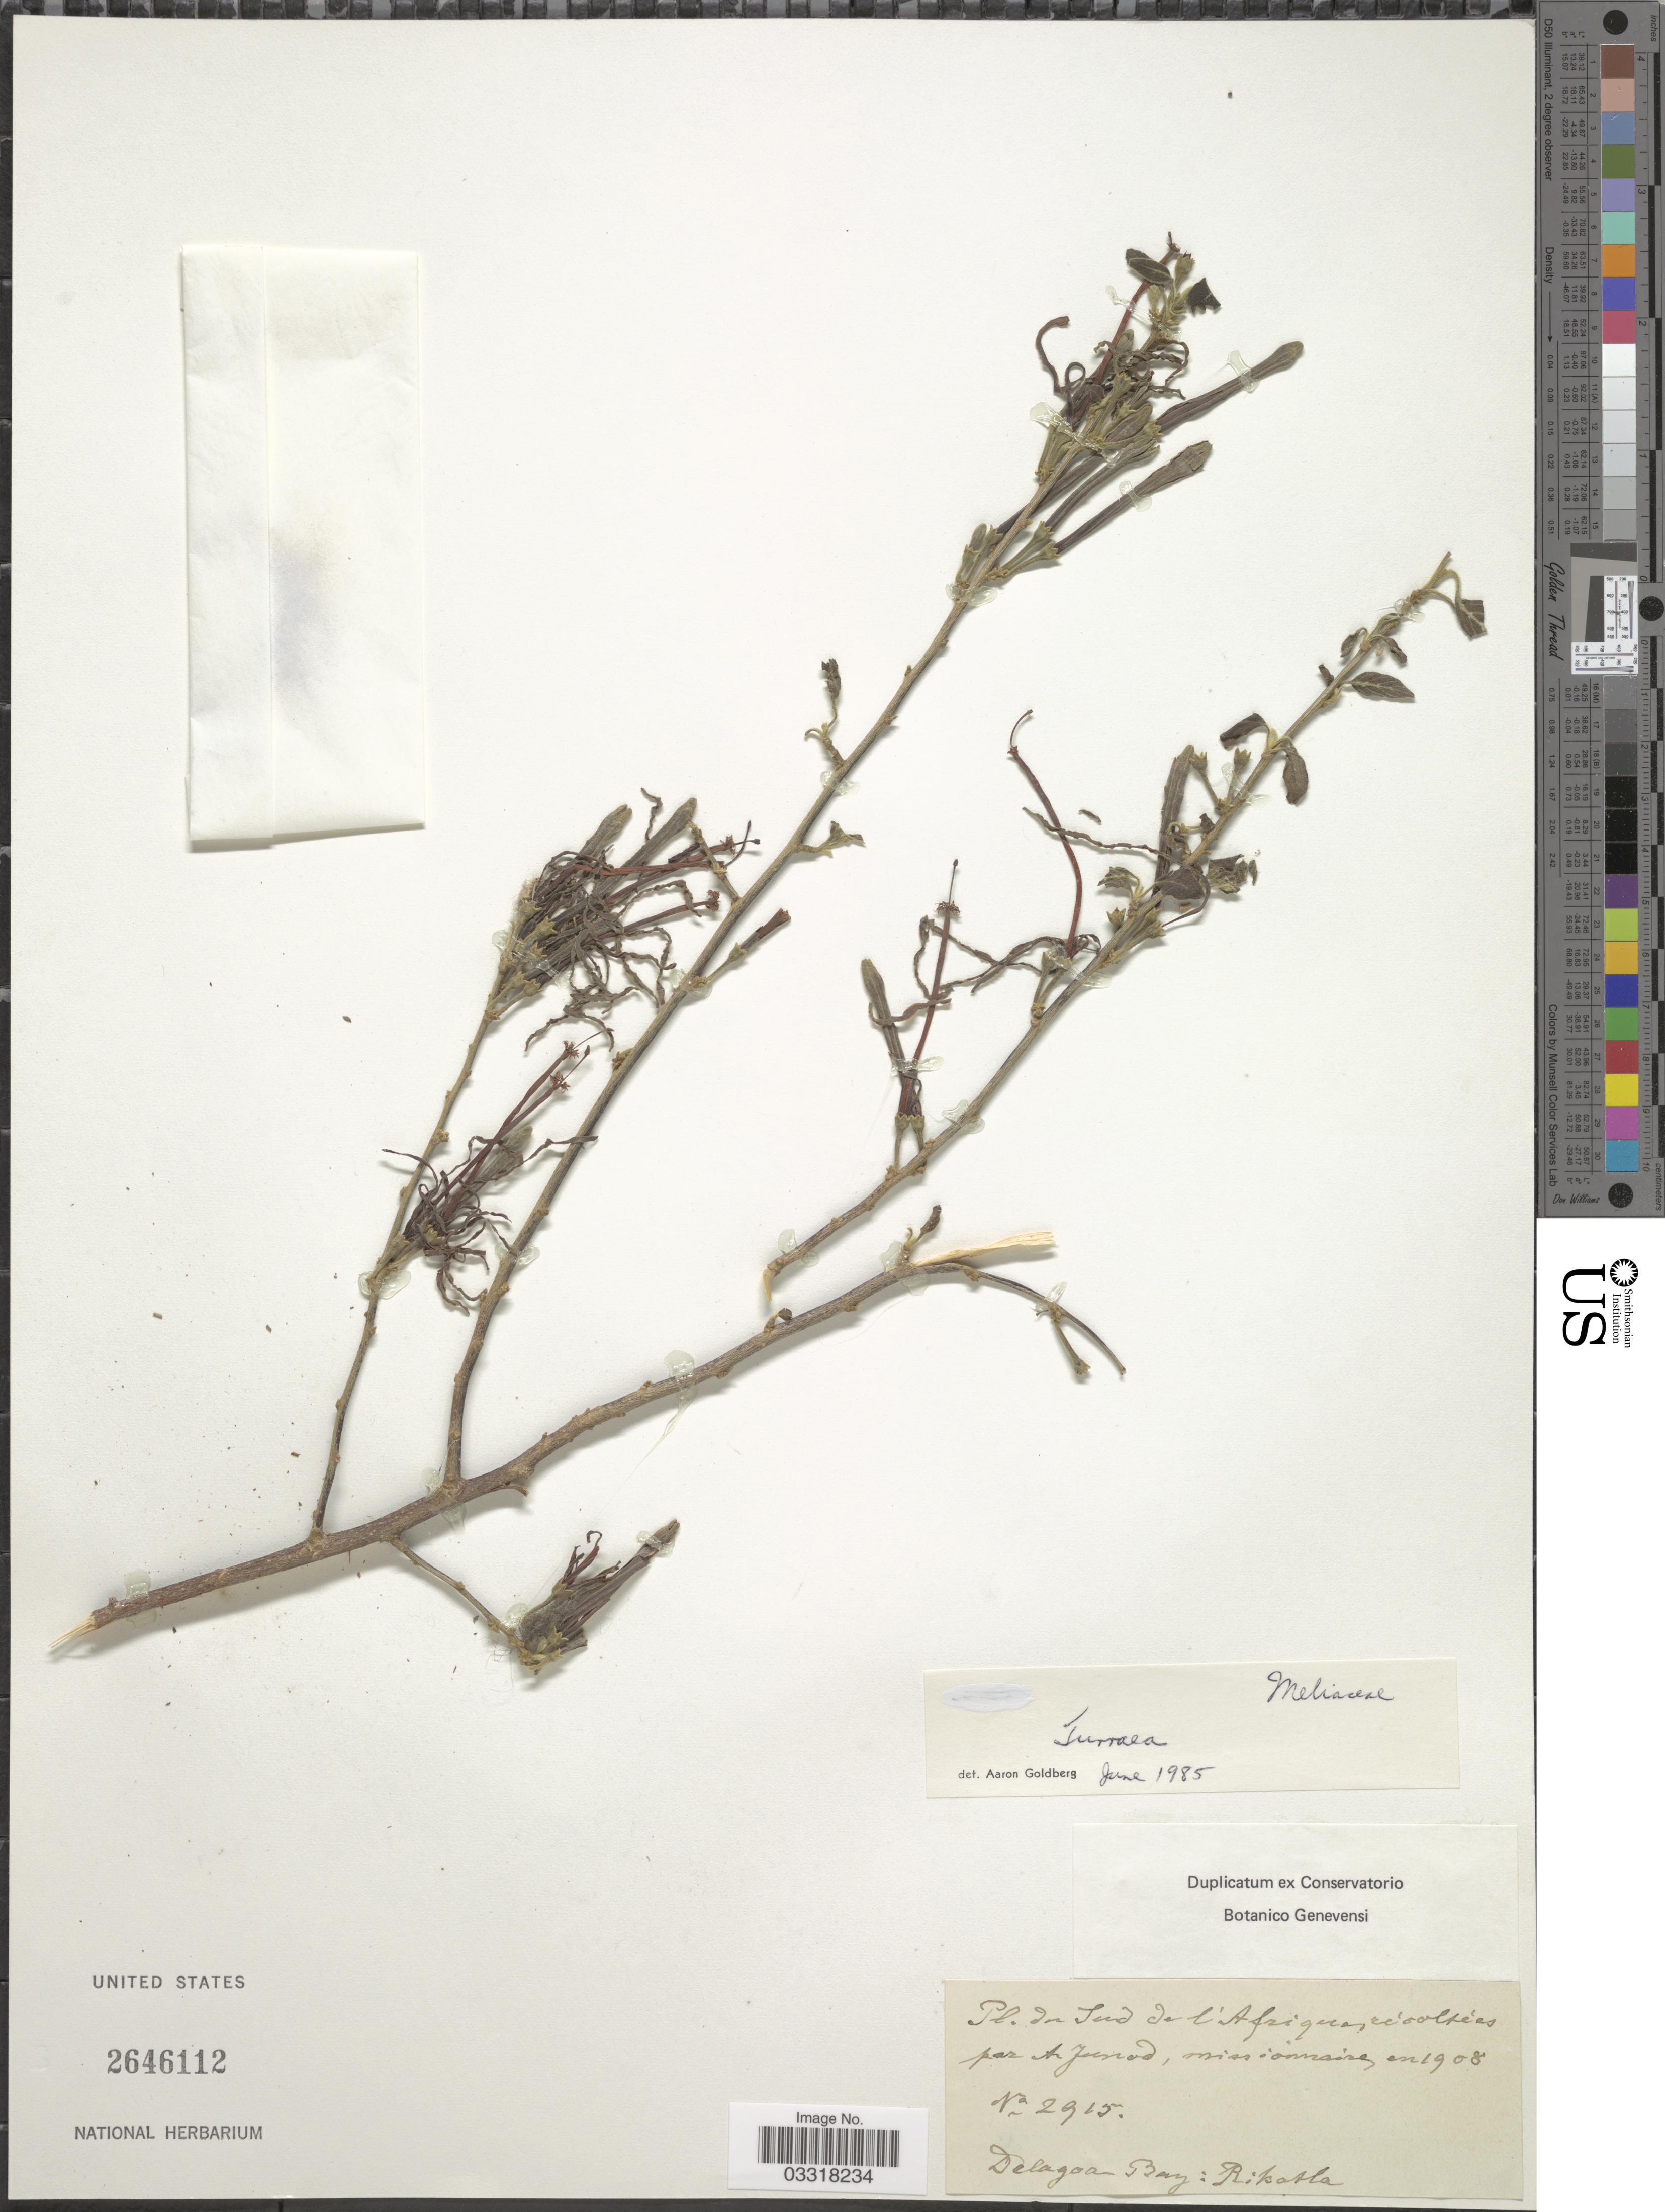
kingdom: Plantae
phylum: Tracheophyta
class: Magnoliopsida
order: Sapindales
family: Meliaceae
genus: Turraea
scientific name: Turraea sp.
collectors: H. Junod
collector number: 2915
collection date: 1908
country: Mozambique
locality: In Sud de l'Afrique. Delagoan Bay: Rikotla.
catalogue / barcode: US 2646112